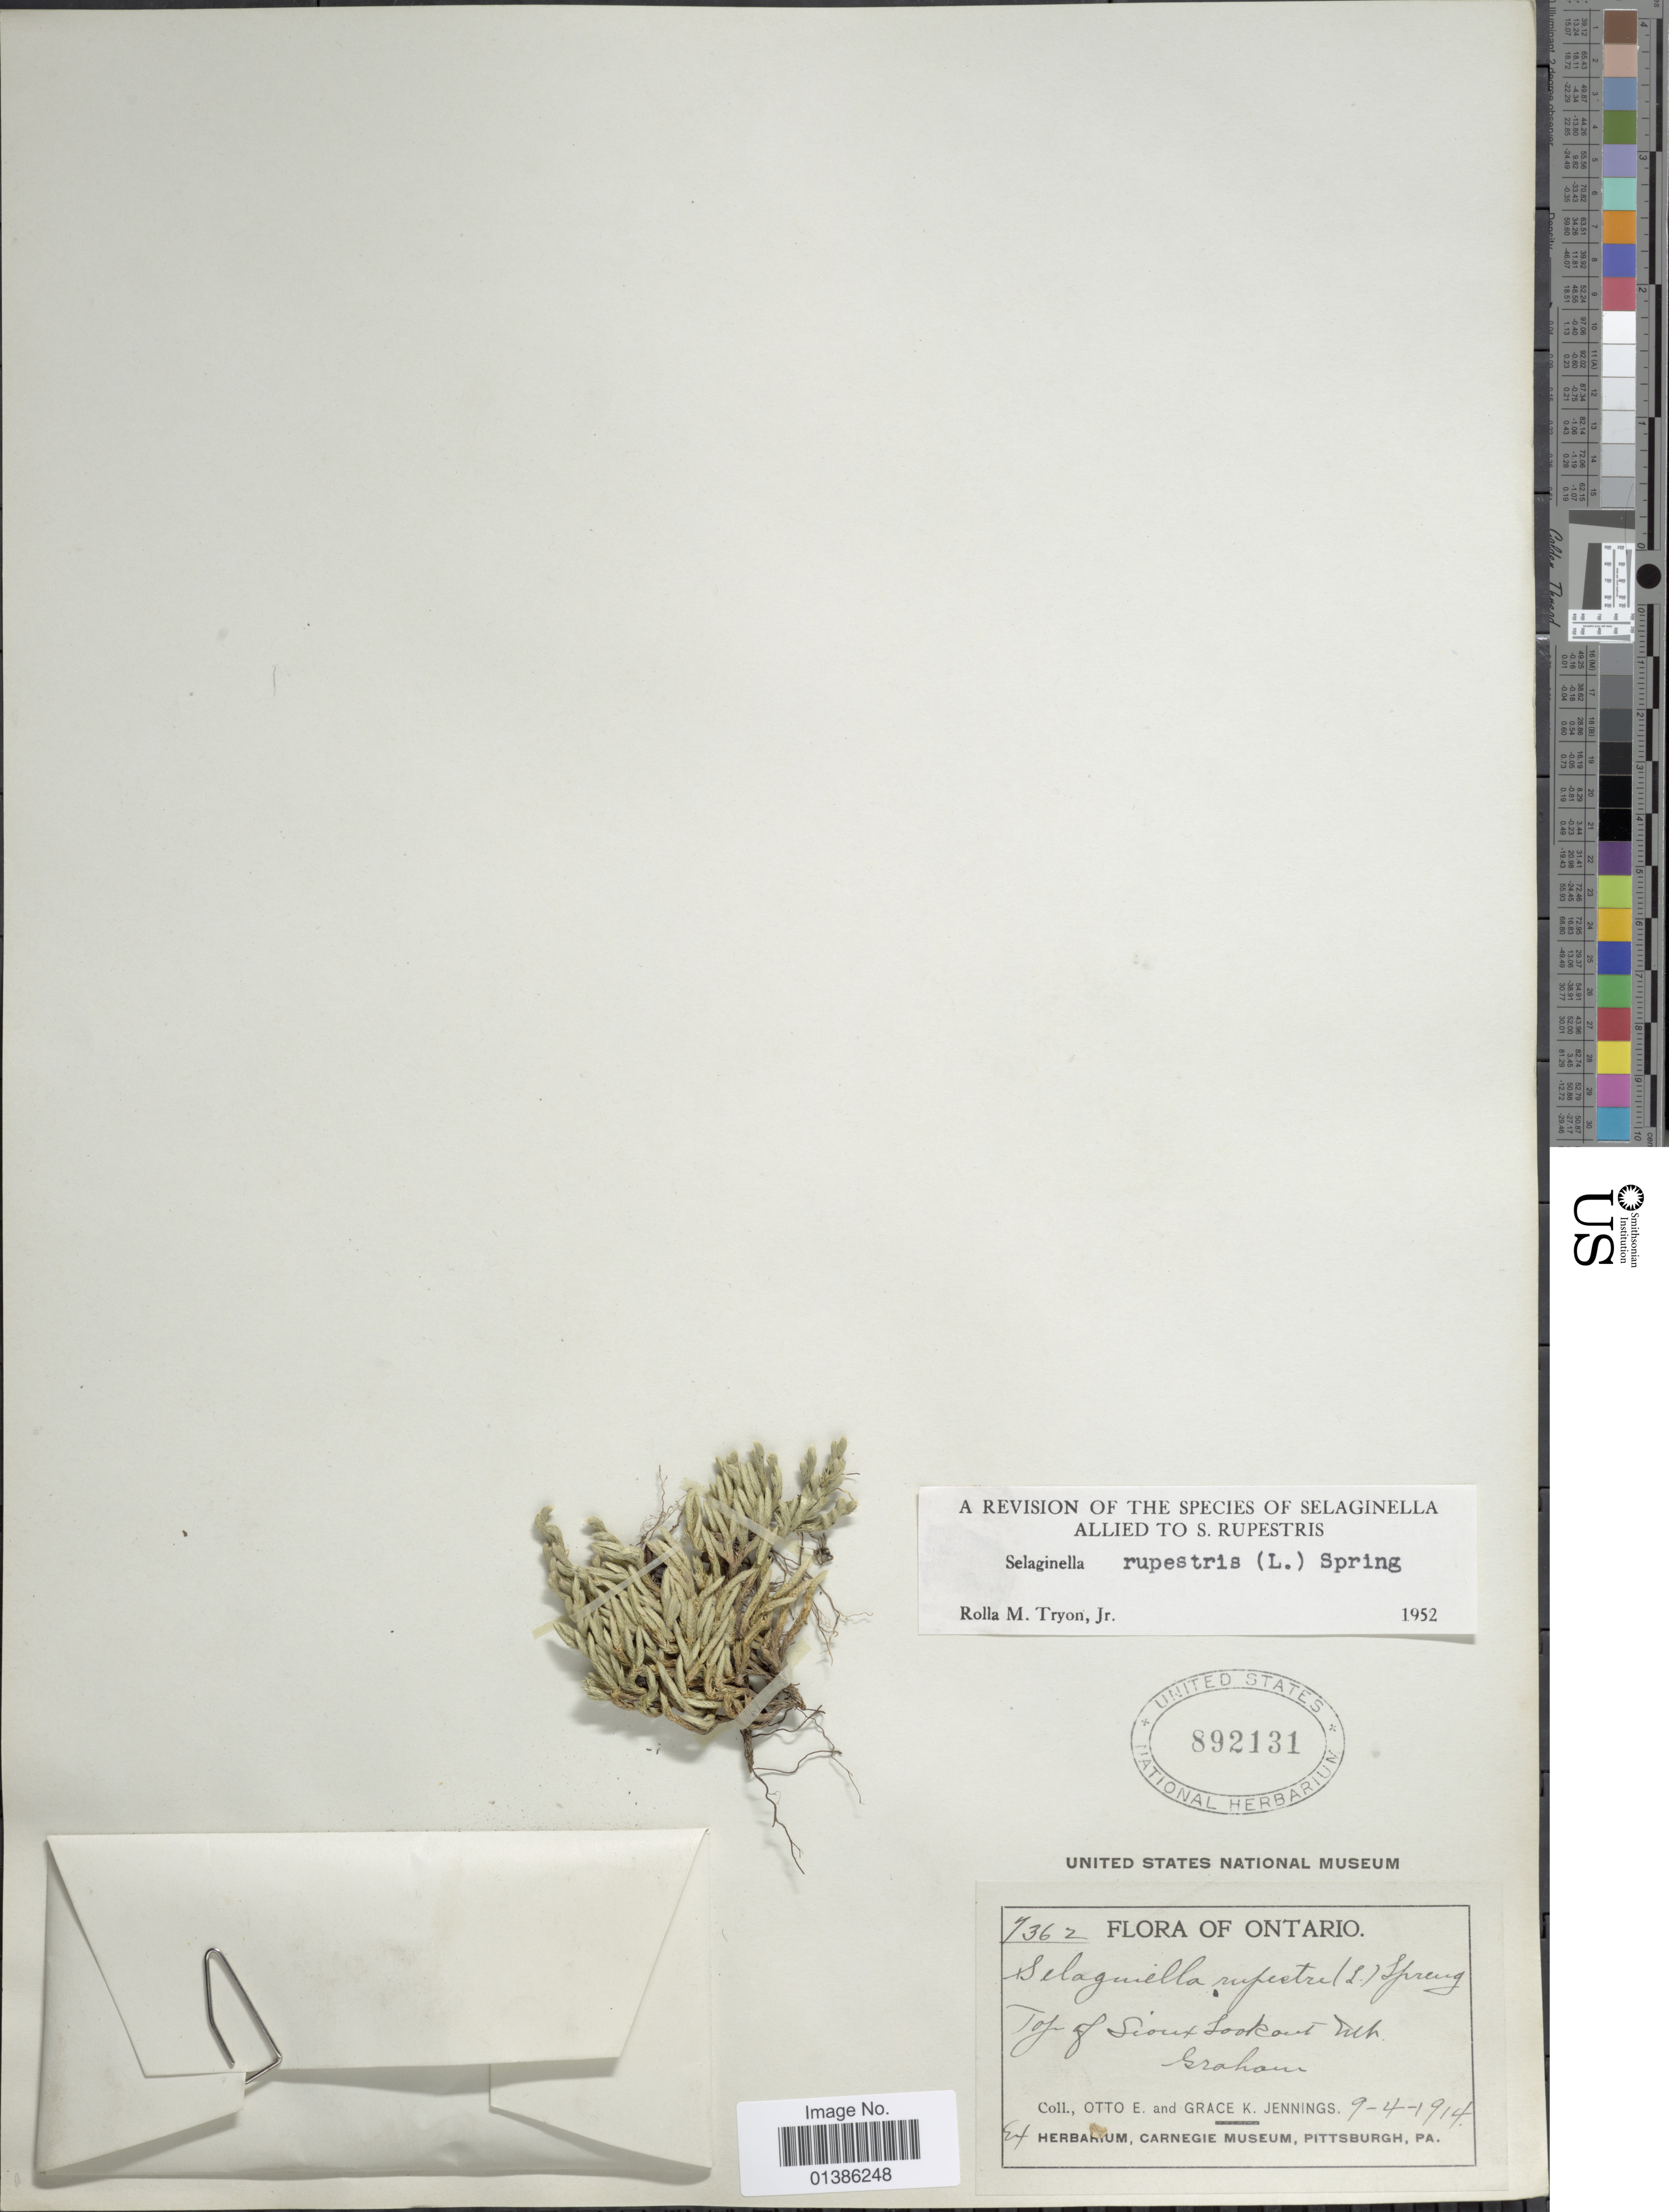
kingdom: Plantae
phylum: Tracheophyta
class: Lycopodiopsida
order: Selaginellales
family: Selaginellaceae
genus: Selaginella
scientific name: Selaginella rupestris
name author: (L.) Spring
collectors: O. E. Jennings & G. K. Jennings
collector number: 7362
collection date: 1914-04-09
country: Canada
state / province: Ontario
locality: Top of Sioux Lookout Mt. Graham.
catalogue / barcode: US 892131